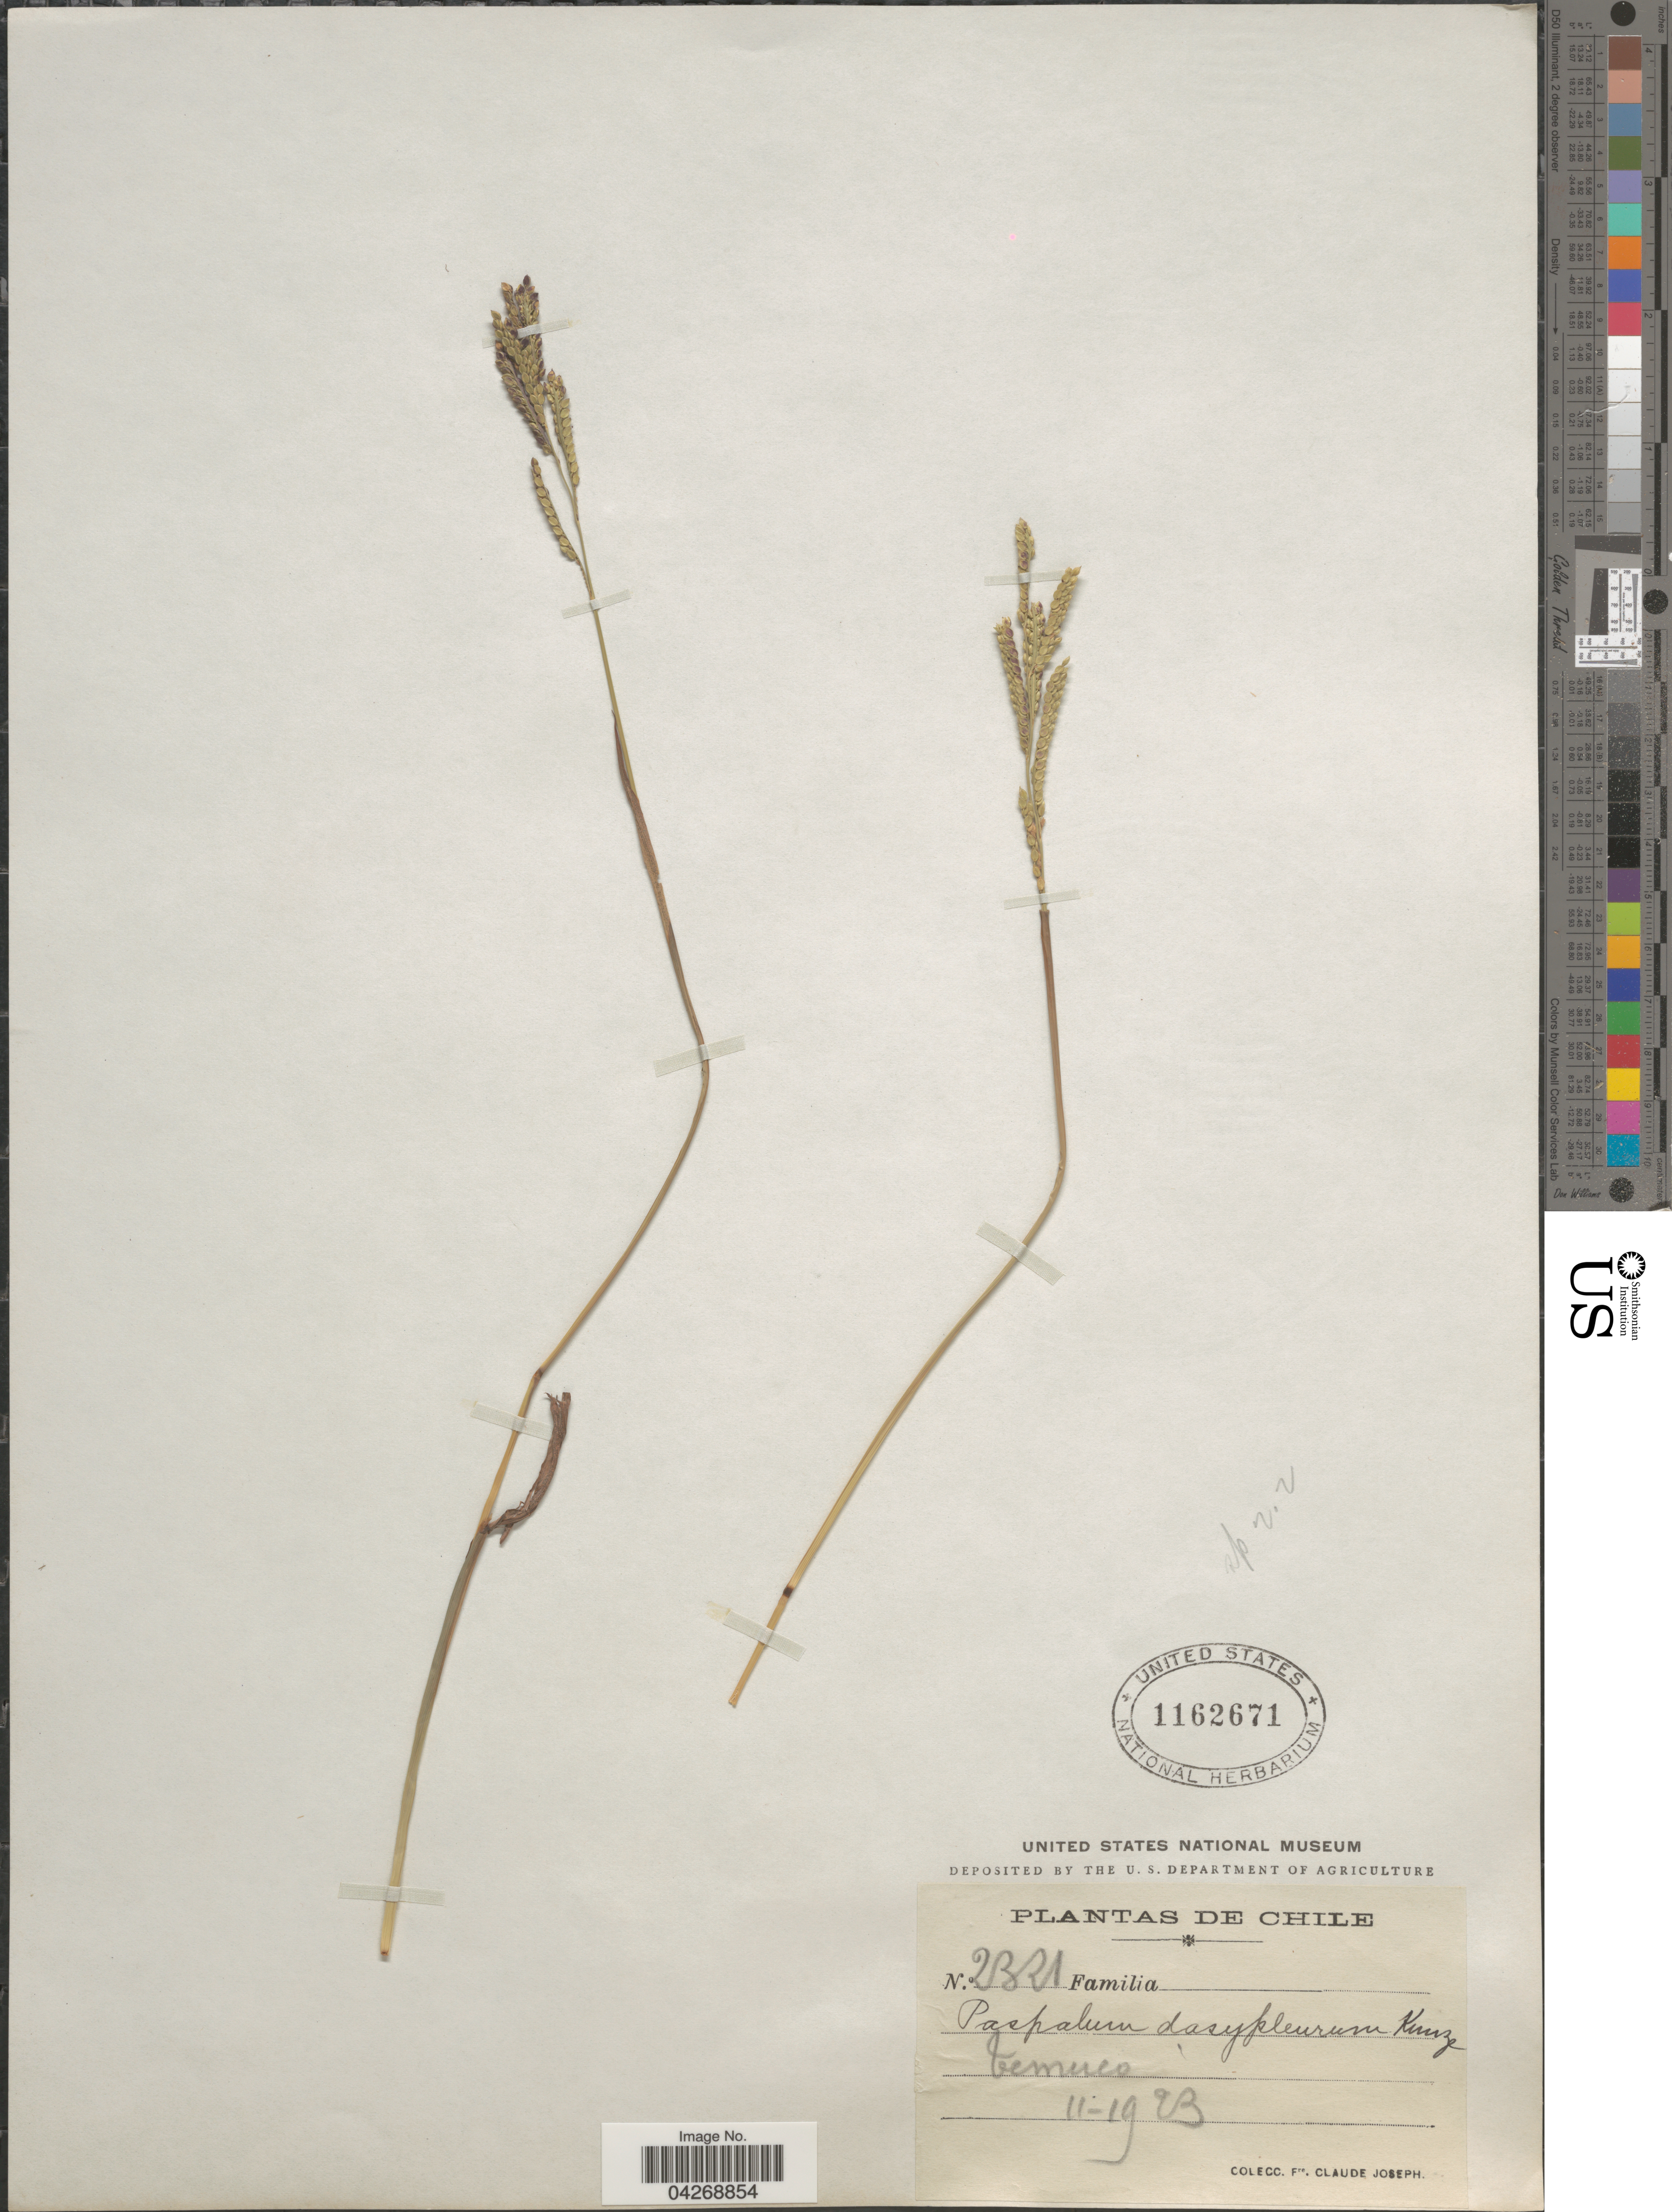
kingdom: Plantae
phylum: Tracheophyta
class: Liliopsida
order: Poales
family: Poaceae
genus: Paspalum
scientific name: Paspalum dasypleurum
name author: Kunze ex Desv. in Gay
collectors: Bro. Claude-Joseph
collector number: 2321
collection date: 1923-11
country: Chile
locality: Temuco.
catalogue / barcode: US 1162671